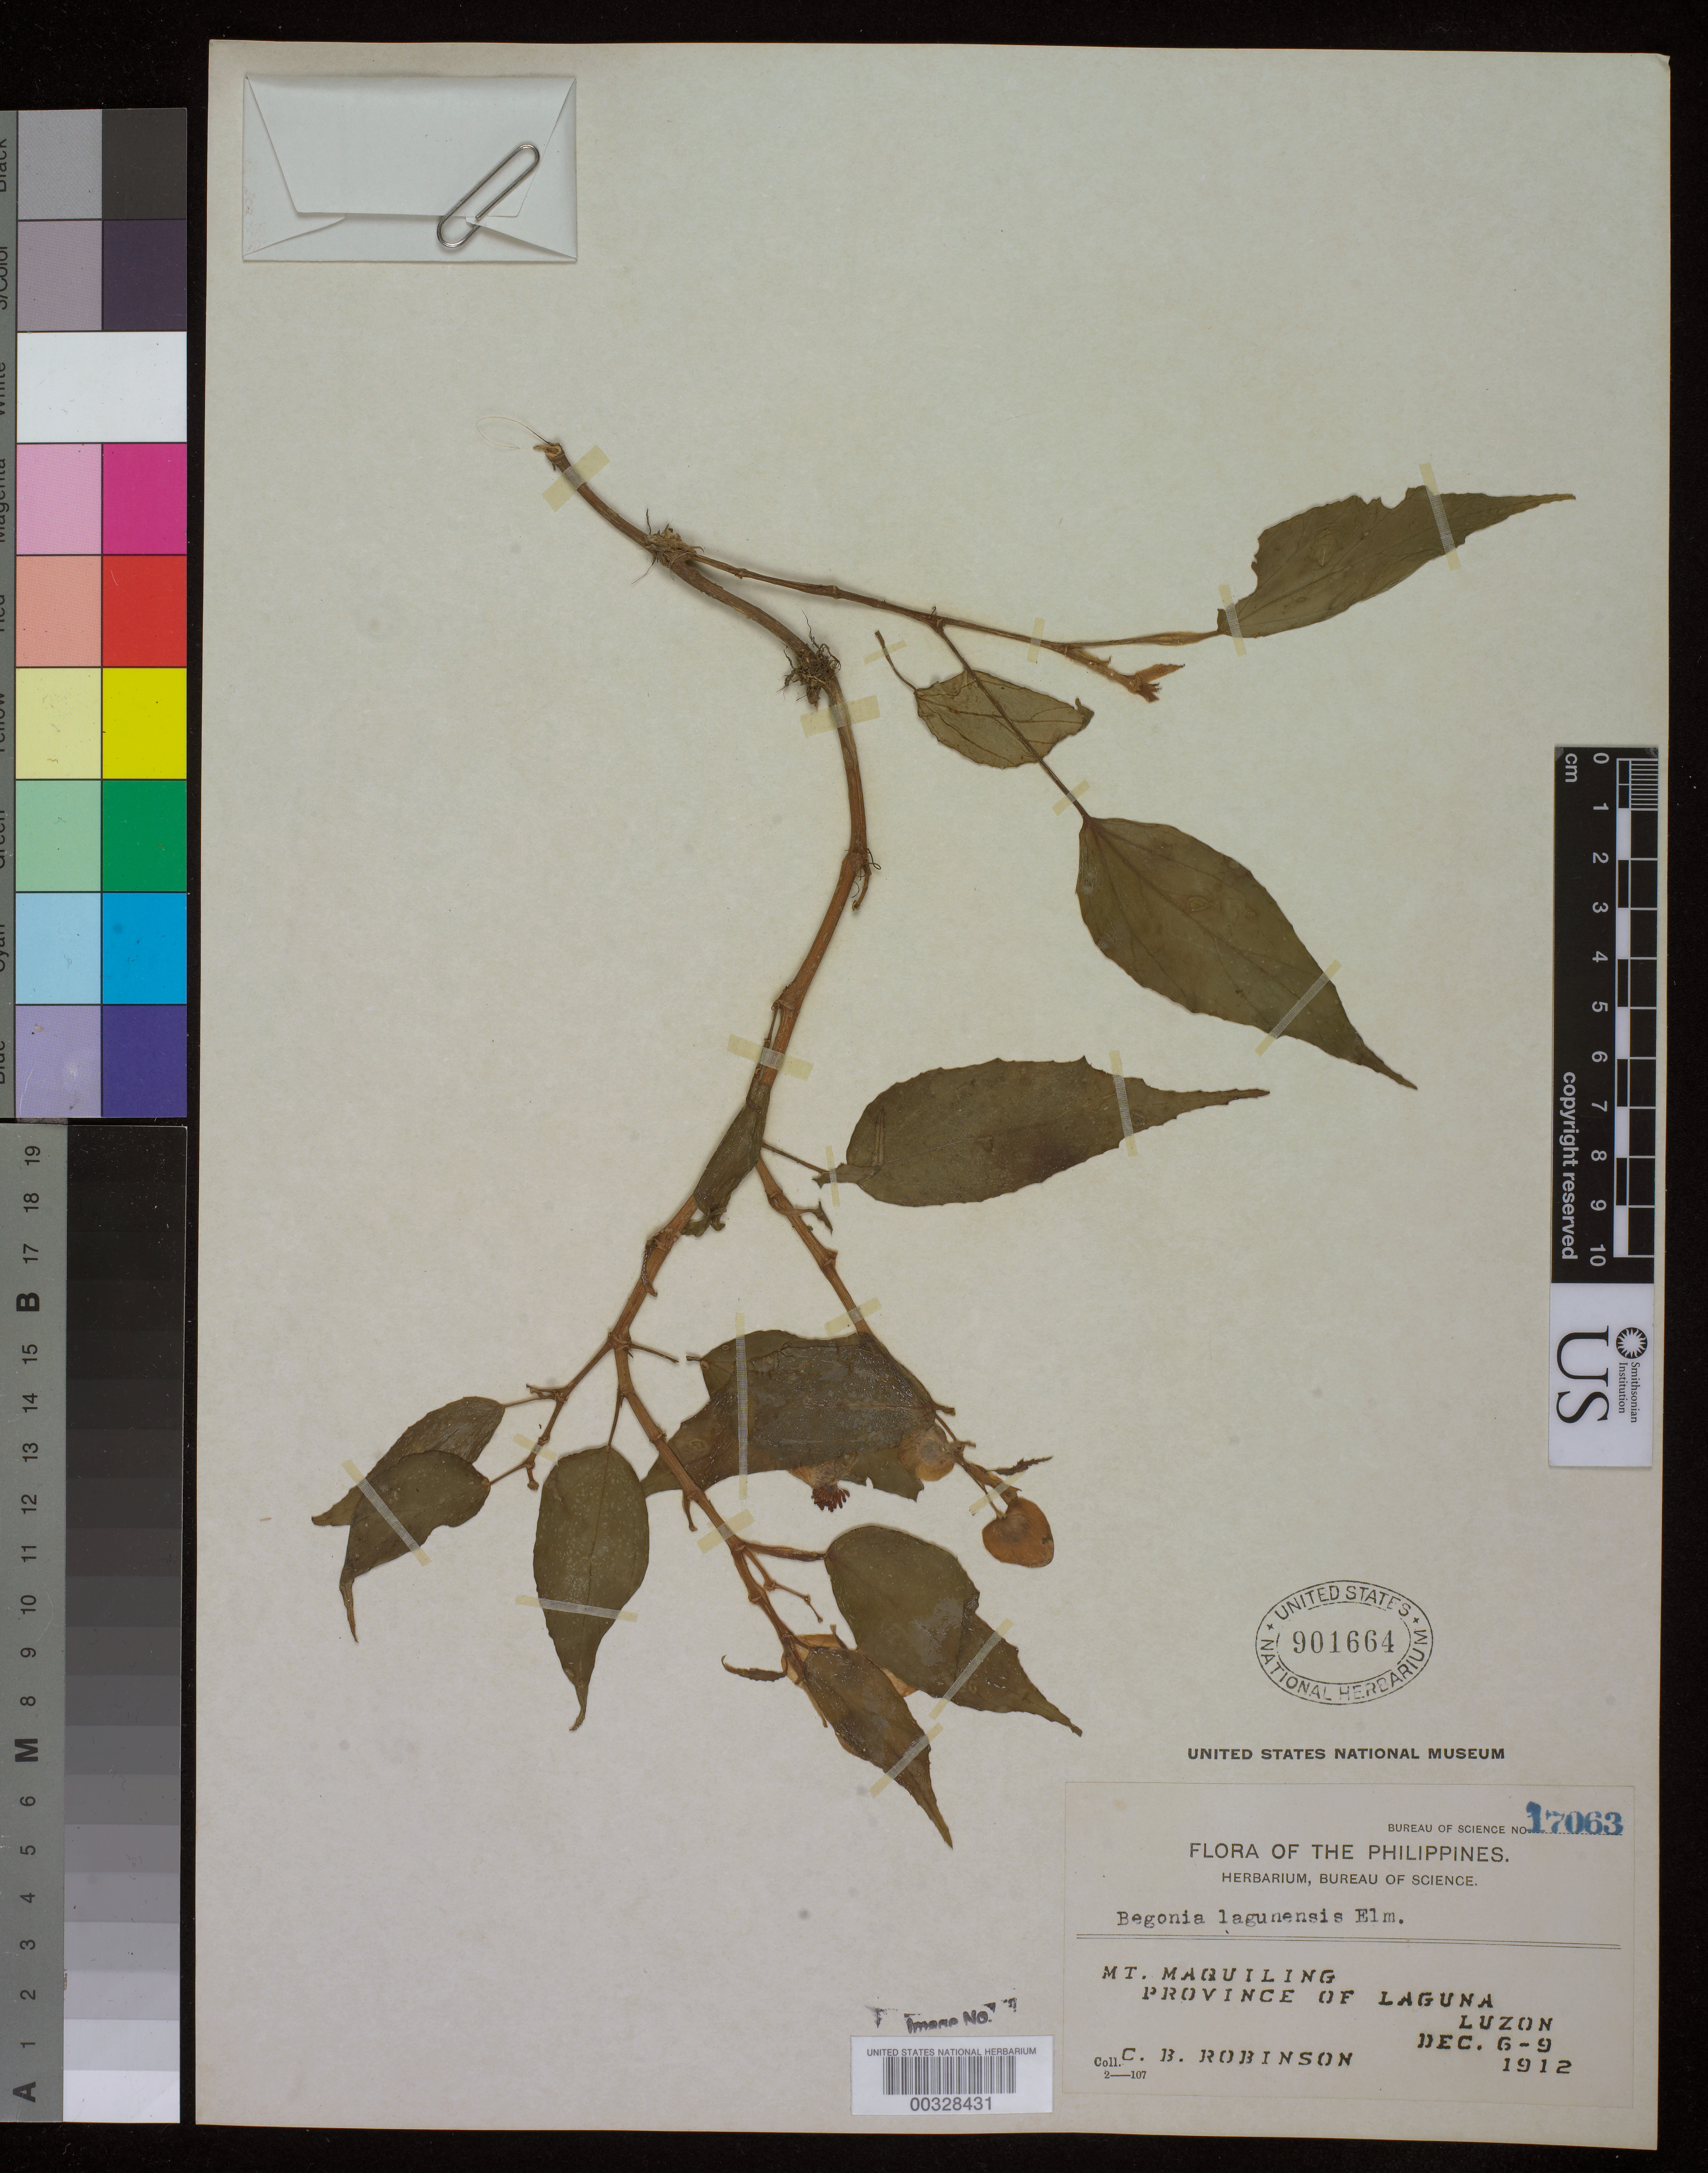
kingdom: Plantae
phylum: Tracheophyta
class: Magnoliopsida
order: Cucurbitales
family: Begoniaceae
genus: Begonia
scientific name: Begonia lagunensis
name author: Elmer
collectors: C. Robinson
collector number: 17063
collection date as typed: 06 Dec 1912 to 09 Dec 1912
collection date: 1912-12-06/1912-12-09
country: Philippines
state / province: Calabarzon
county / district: Laguna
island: Luzon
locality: Mt. Maquiling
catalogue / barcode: US 901664